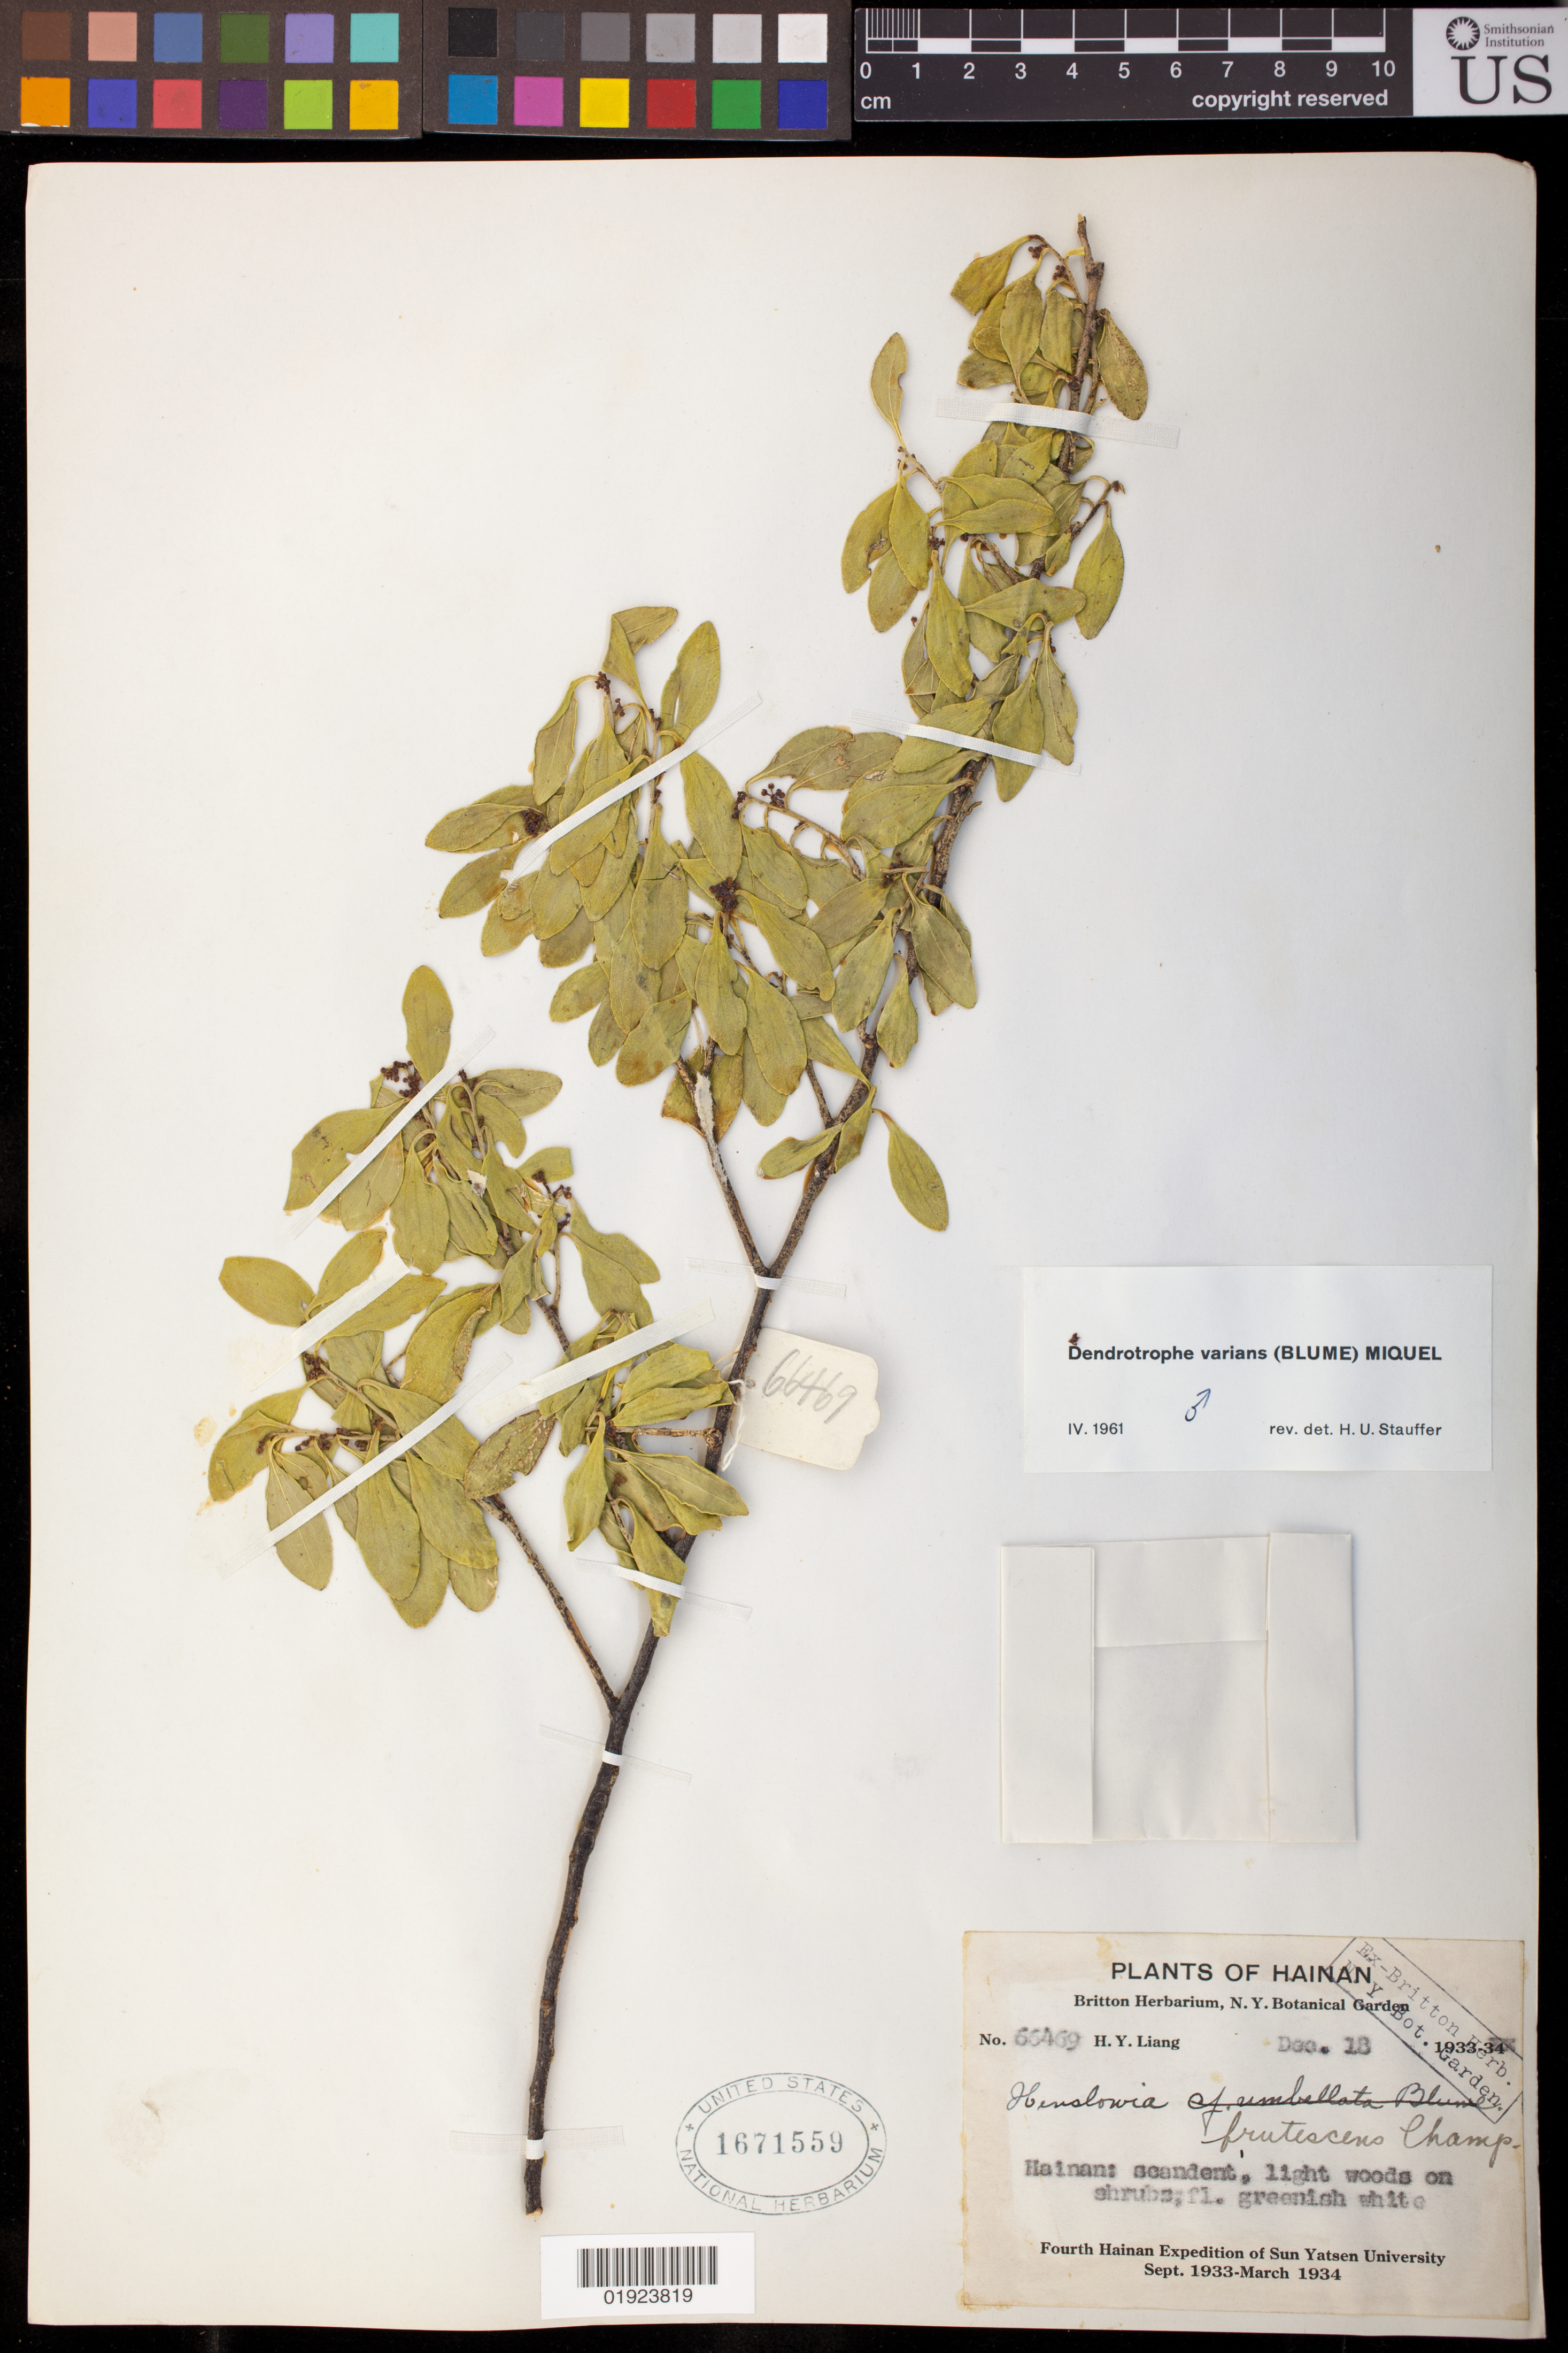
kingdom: Plantae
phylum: Tracheophyta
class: Magnoliopsida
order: Santalales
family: Amphorogynaceae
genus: Dendrotrophe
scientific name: Dendrotrophe varians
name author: (Blume) Miq.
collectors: H. Y. Liang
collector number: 66469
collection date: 1933-12-18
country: China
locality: Hainan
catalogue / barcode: US 1671559